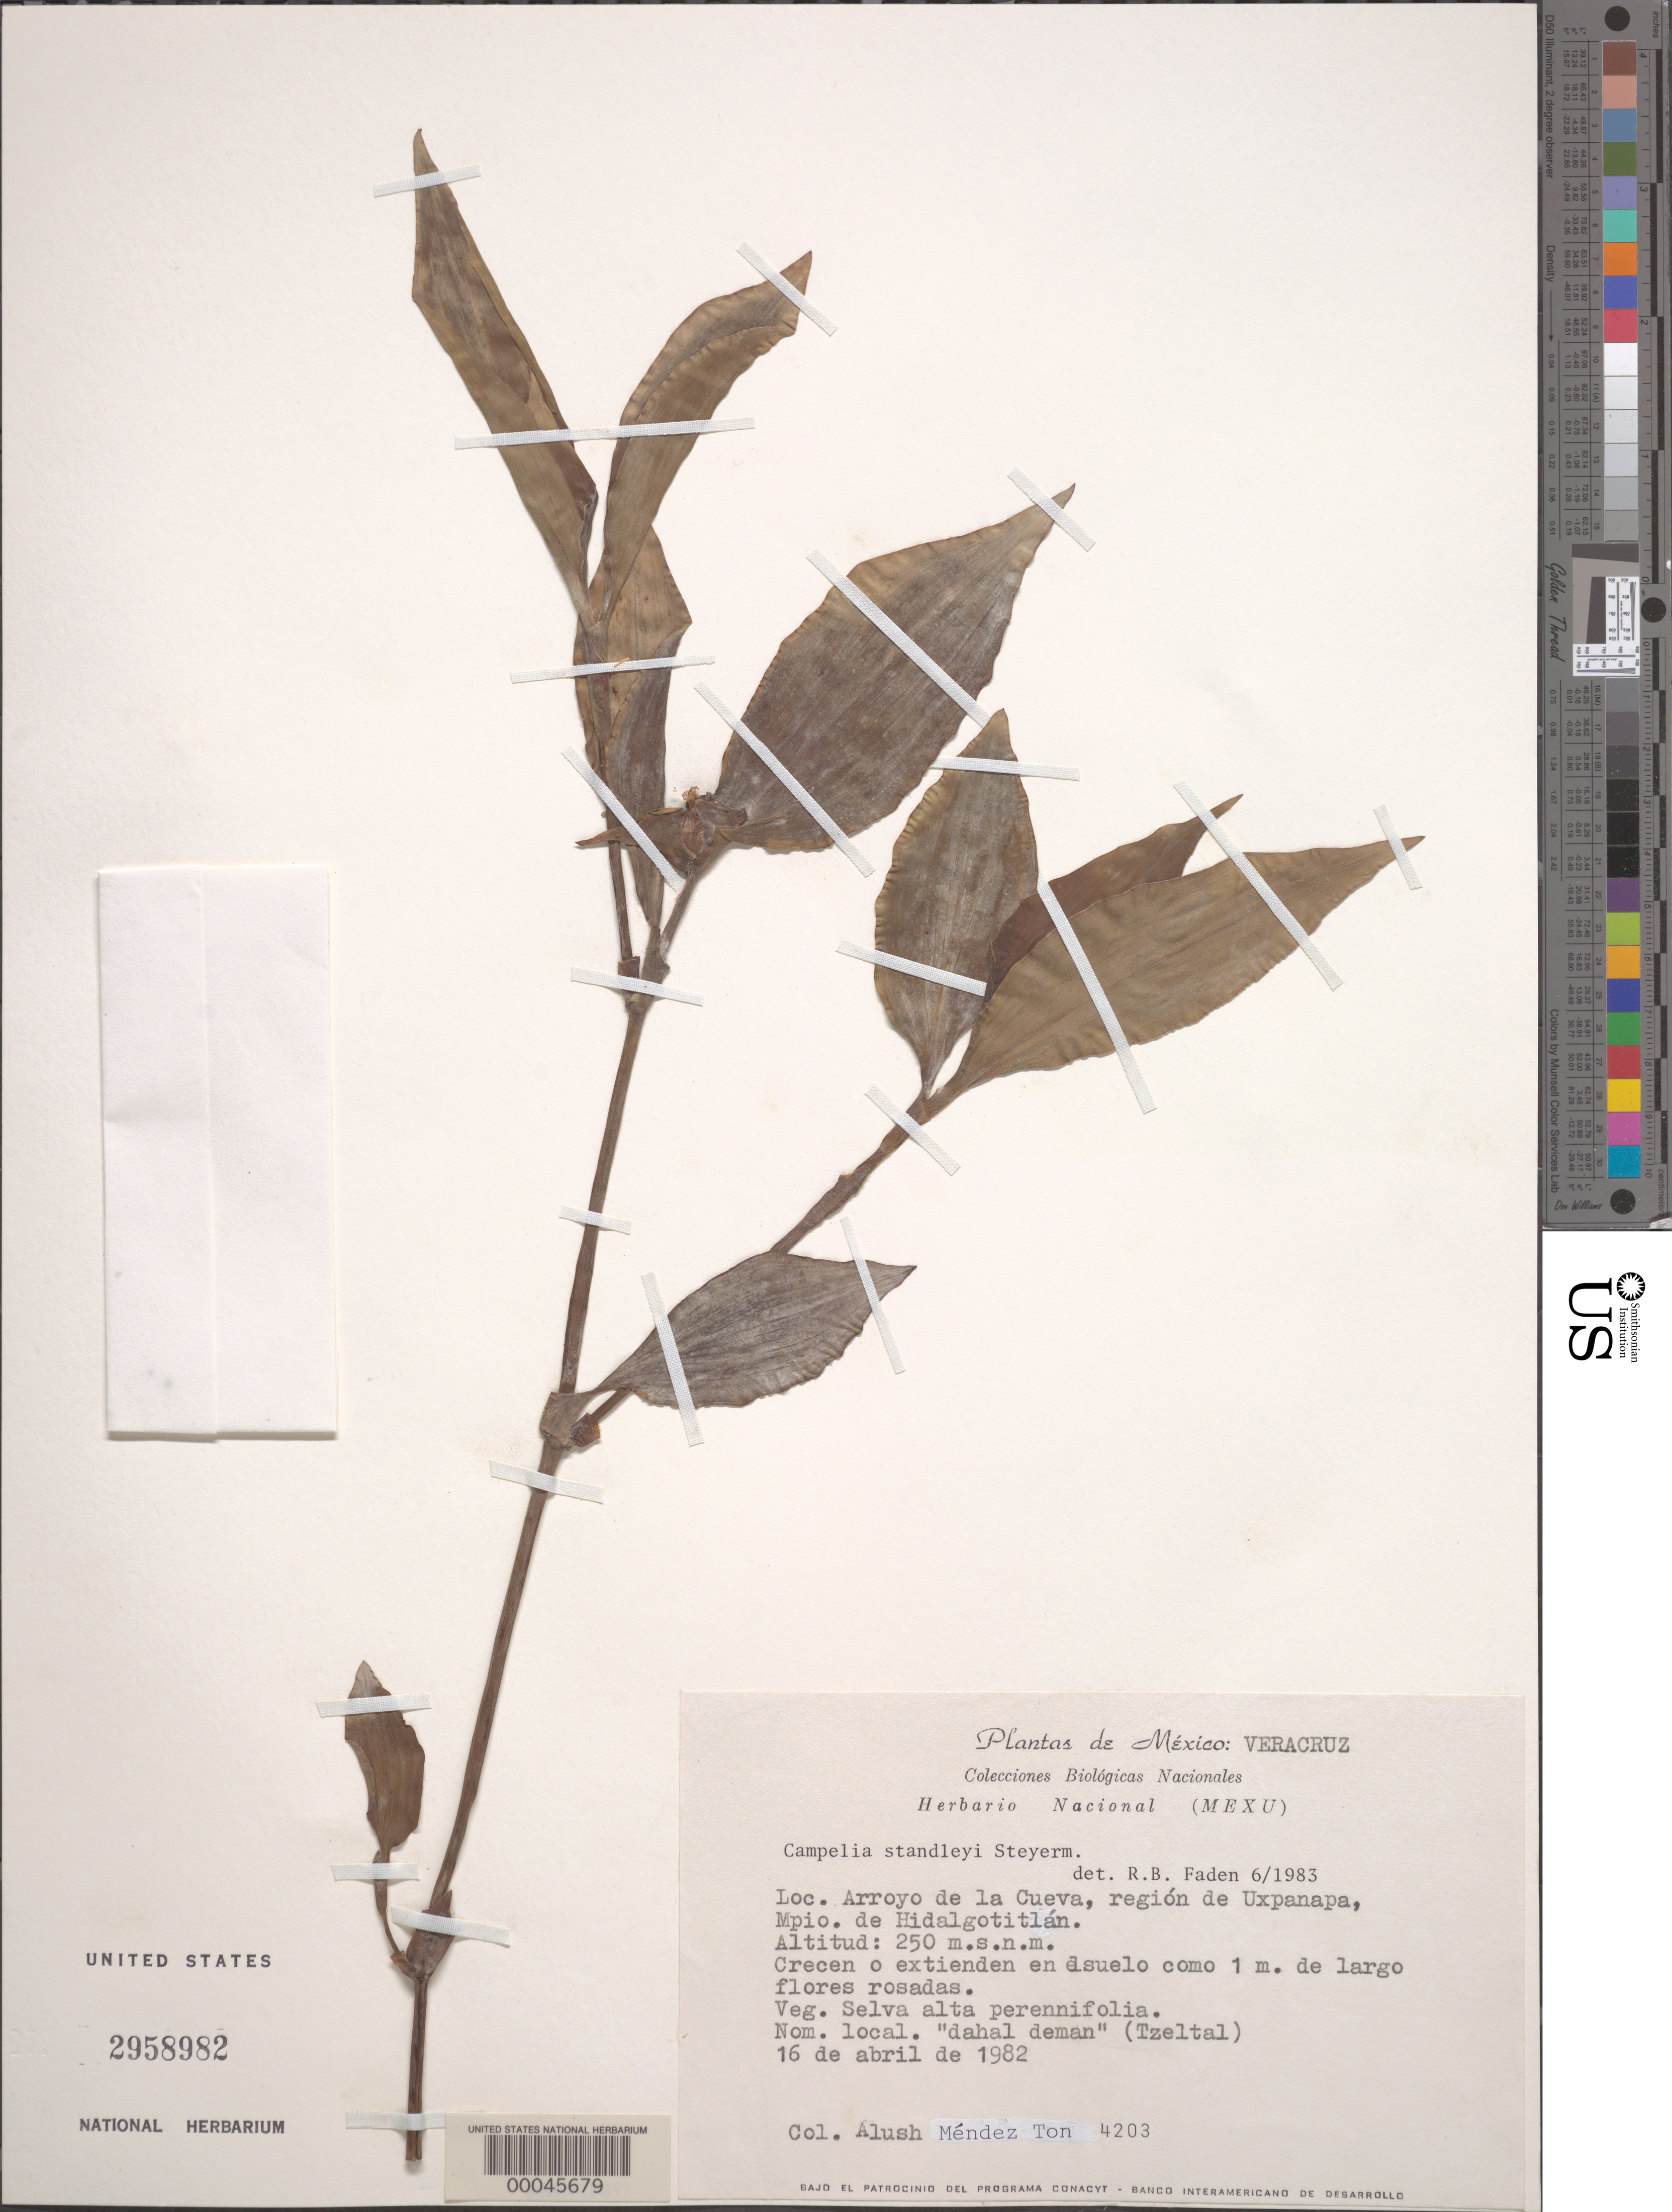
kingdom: Plantae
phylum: Tracheophyta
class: Liliopsida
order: Commelinales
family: Commelinaceae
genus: Tradescantia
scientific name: Tradescantia soconuscana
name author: Steyerm.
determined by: Faden, Robert B., (US), Smithsonian Institution - National Museum of Natural History (UNITED STATES)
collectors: A. M. Ton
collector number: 4203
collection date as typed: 16 Apr 1982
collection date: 1982-04-16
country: Mexico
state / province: Veracruz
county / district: Hidalgotitlán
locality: Arroyo de la Cuerva, Uxpanapa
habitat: Thicket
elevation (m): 250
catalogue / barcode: US 2958982